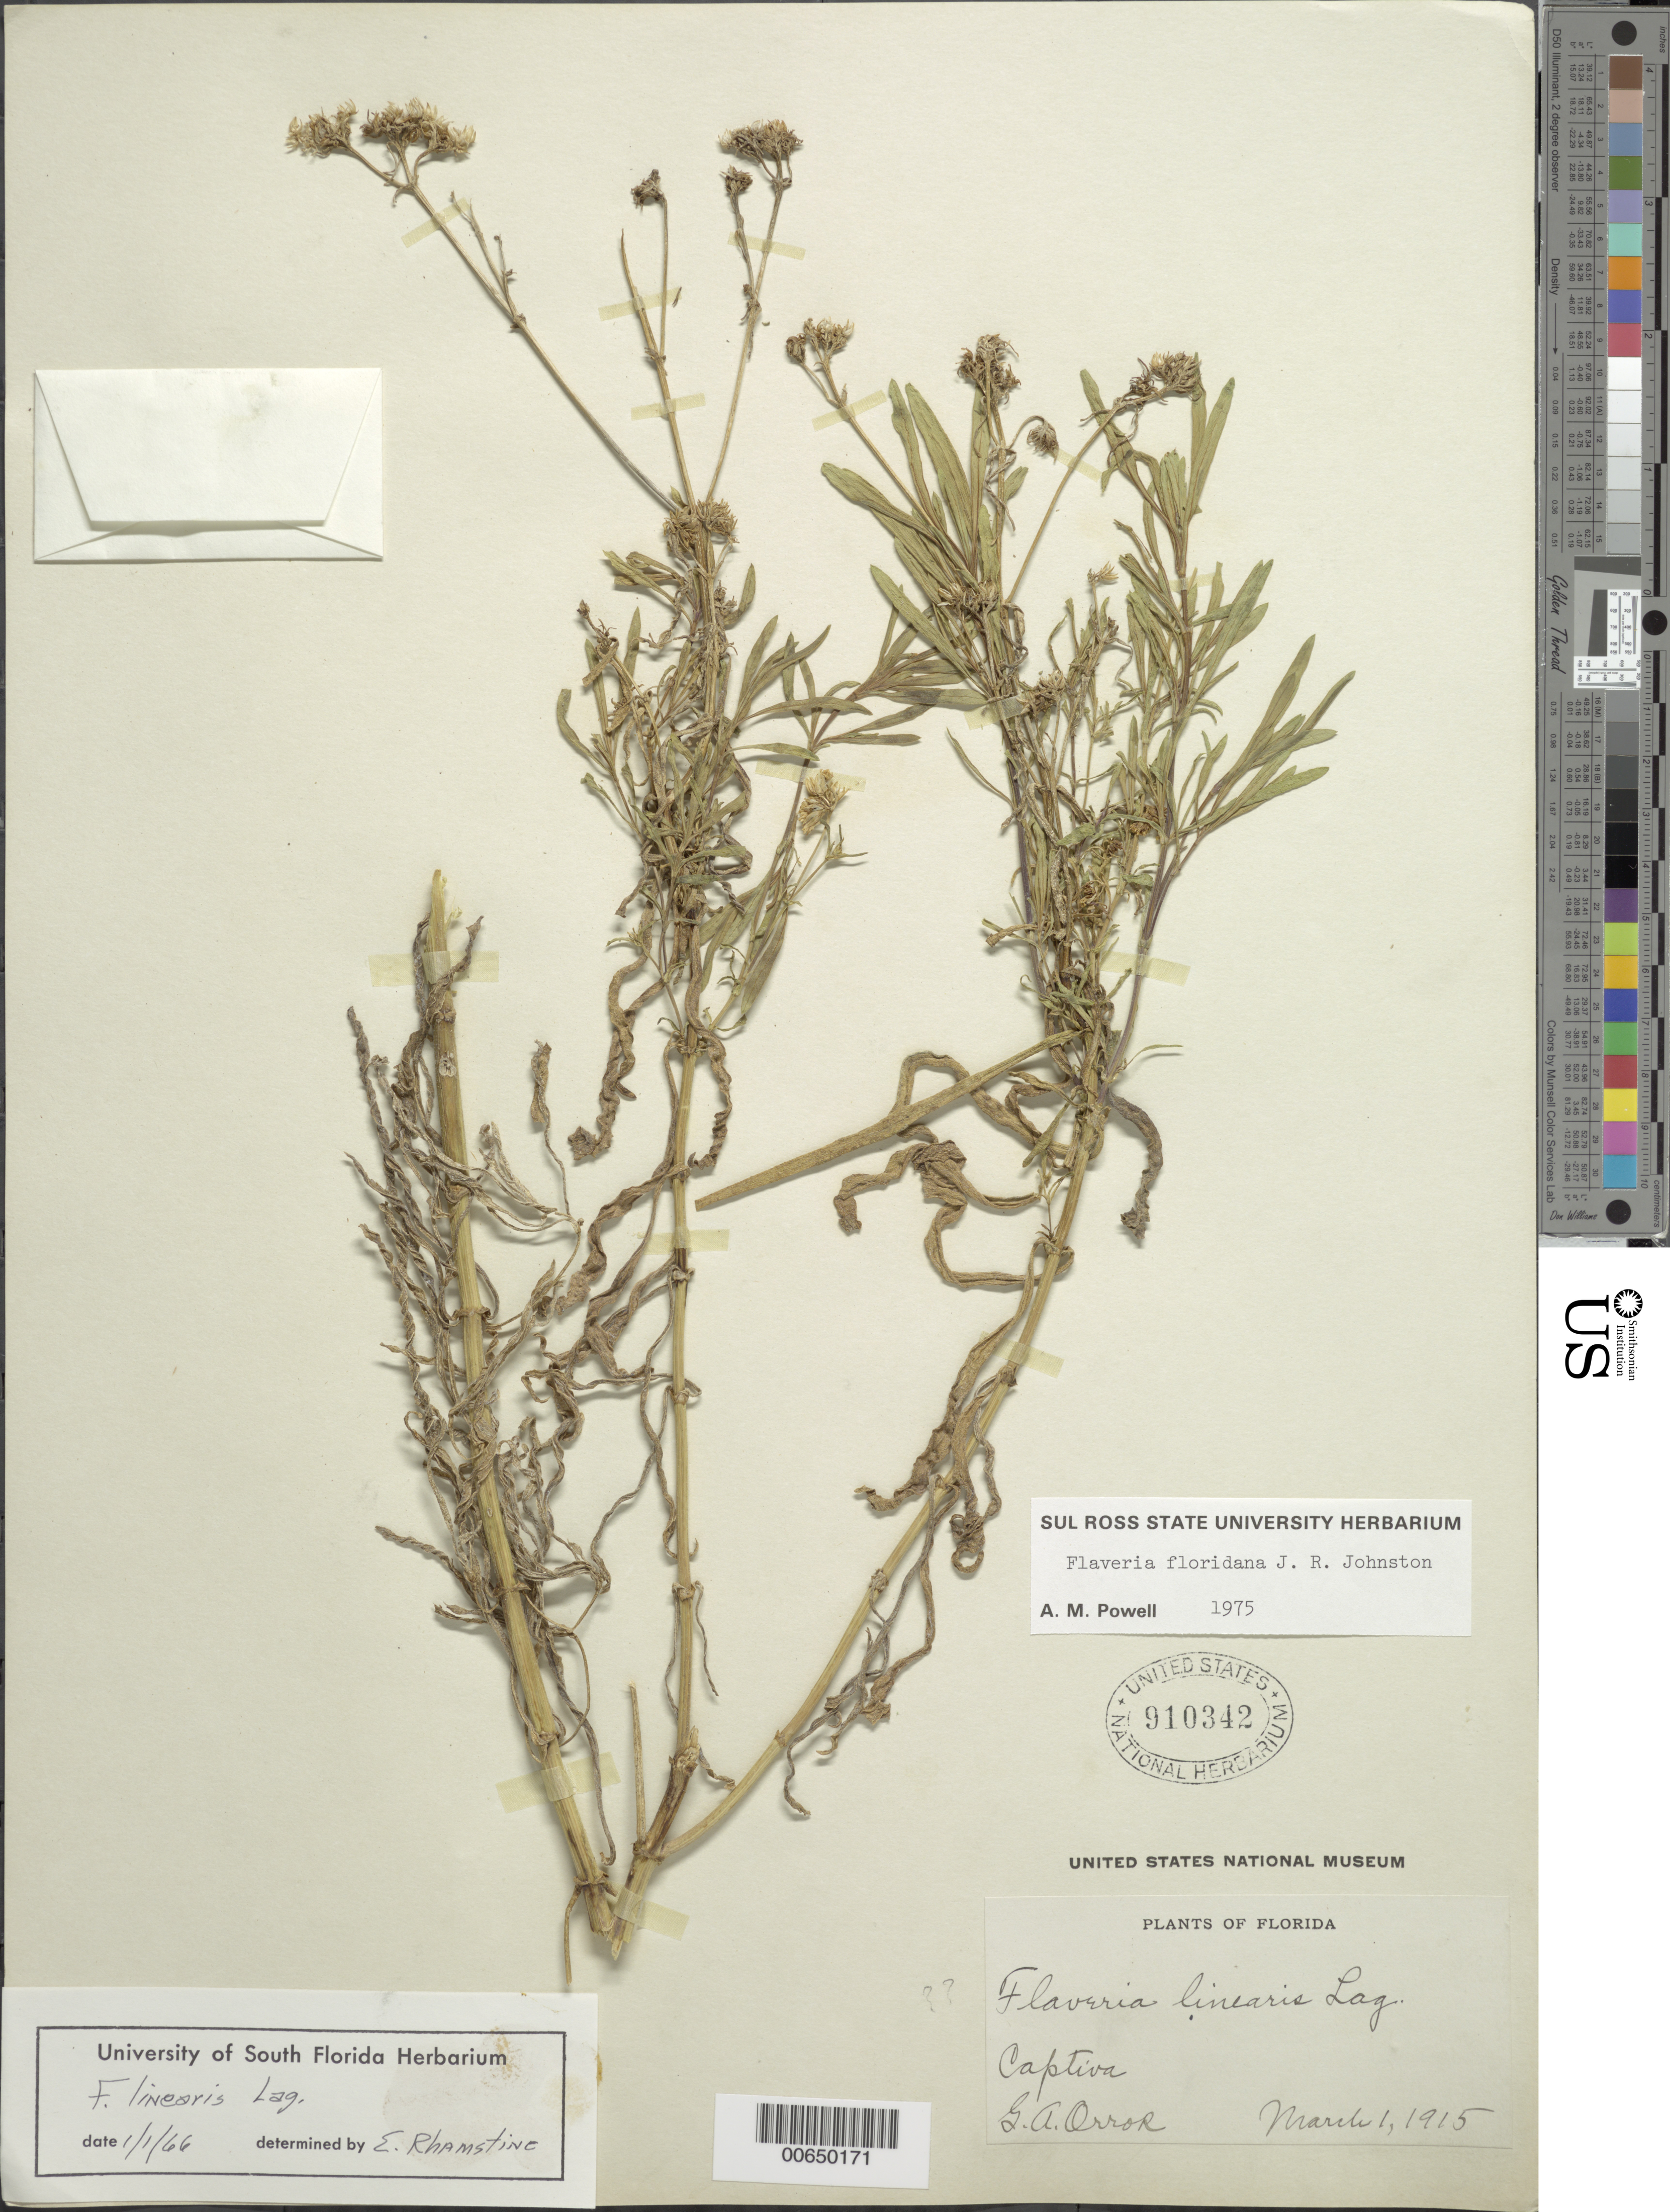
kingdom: Plantae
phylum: Tracheophyta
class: Magnoliopsida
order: Asterales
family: Asteraceae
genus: Flaveria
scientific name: Flaveria floridana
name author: J.R. Johnst.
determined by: Powell, A. M.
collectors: G. Orror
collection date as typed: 01 Mar 1915 or 03 Jan 1915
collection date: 1915-01-03 or 1915-03-01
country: United States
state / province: Florida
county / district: Lee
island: Captiva Island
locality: Captiva.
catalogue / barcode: US 910342